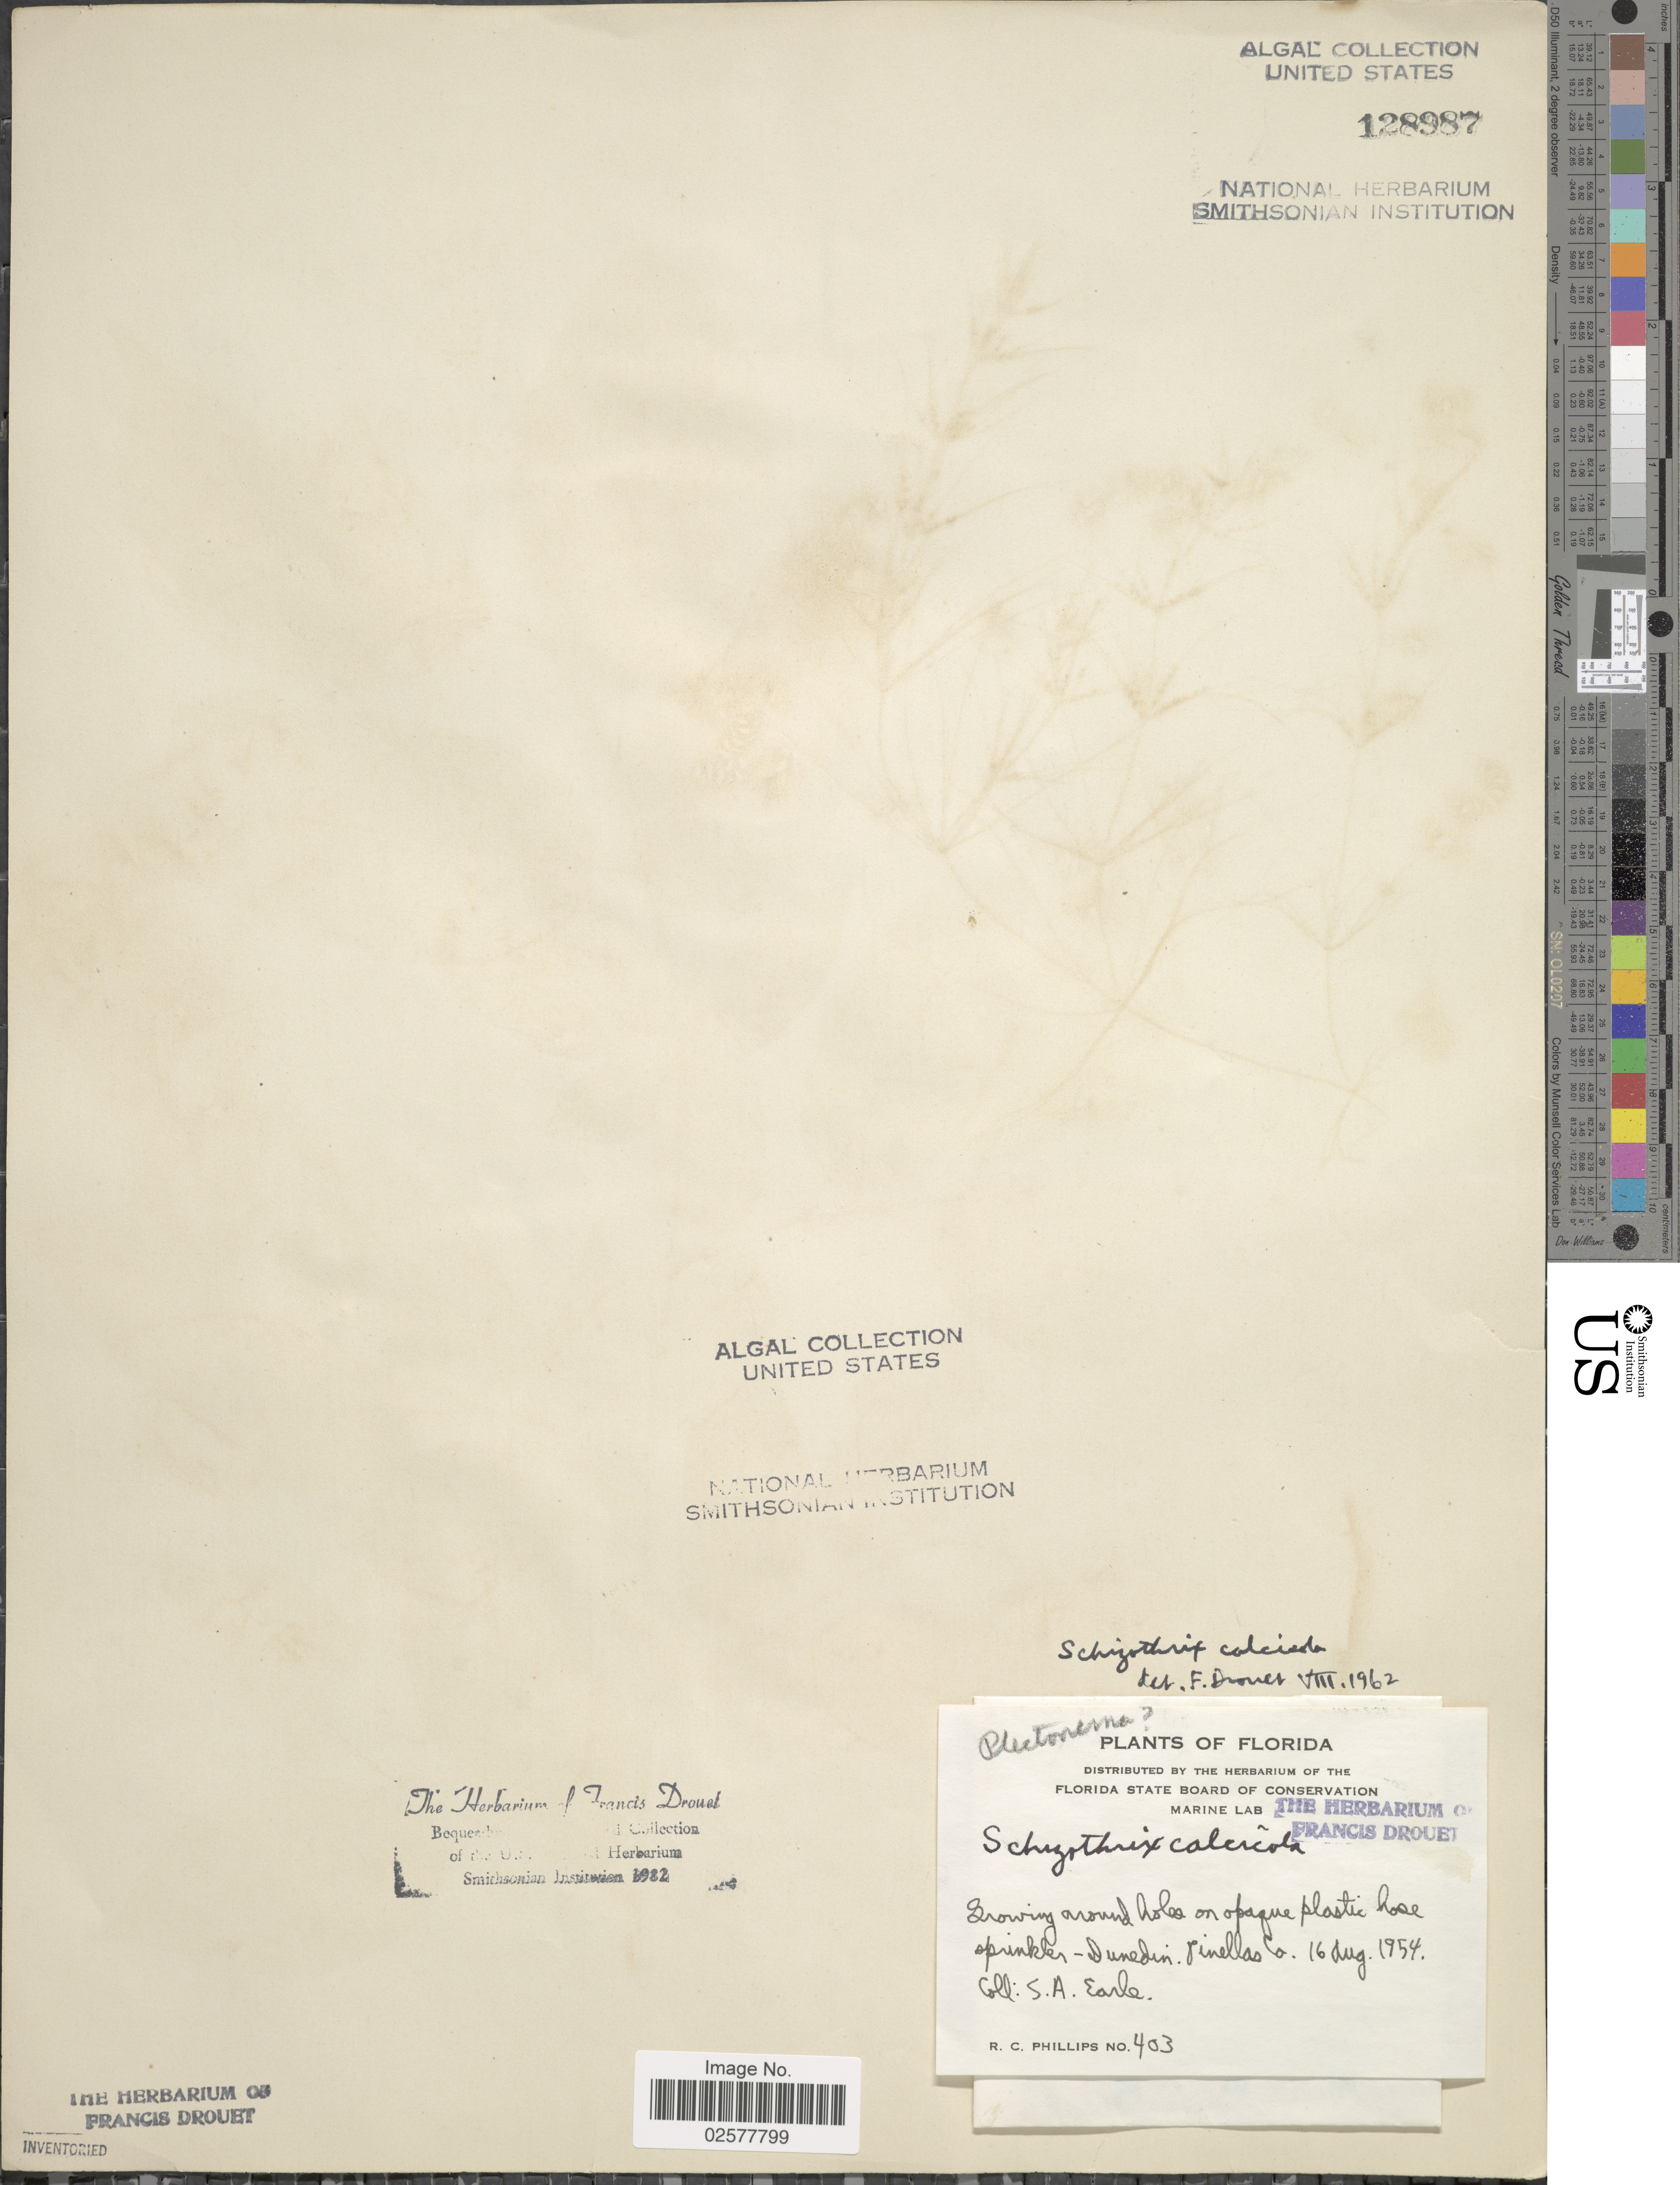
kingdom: Bacteria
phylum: Cyanobacteria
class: Cyanobacteriia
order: Leptolyngbyales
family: Trichocoleusaceae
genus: Schizothrix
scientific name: Schizothrix calcicola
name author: Gomont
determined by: Drouet, F. E.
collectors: S. A. Earle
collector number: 403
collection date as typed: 16 Aug 1954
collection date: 1954-08-16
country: United States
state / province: Florida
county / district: Pinellas County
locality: Dunedin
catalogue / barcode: US 128987